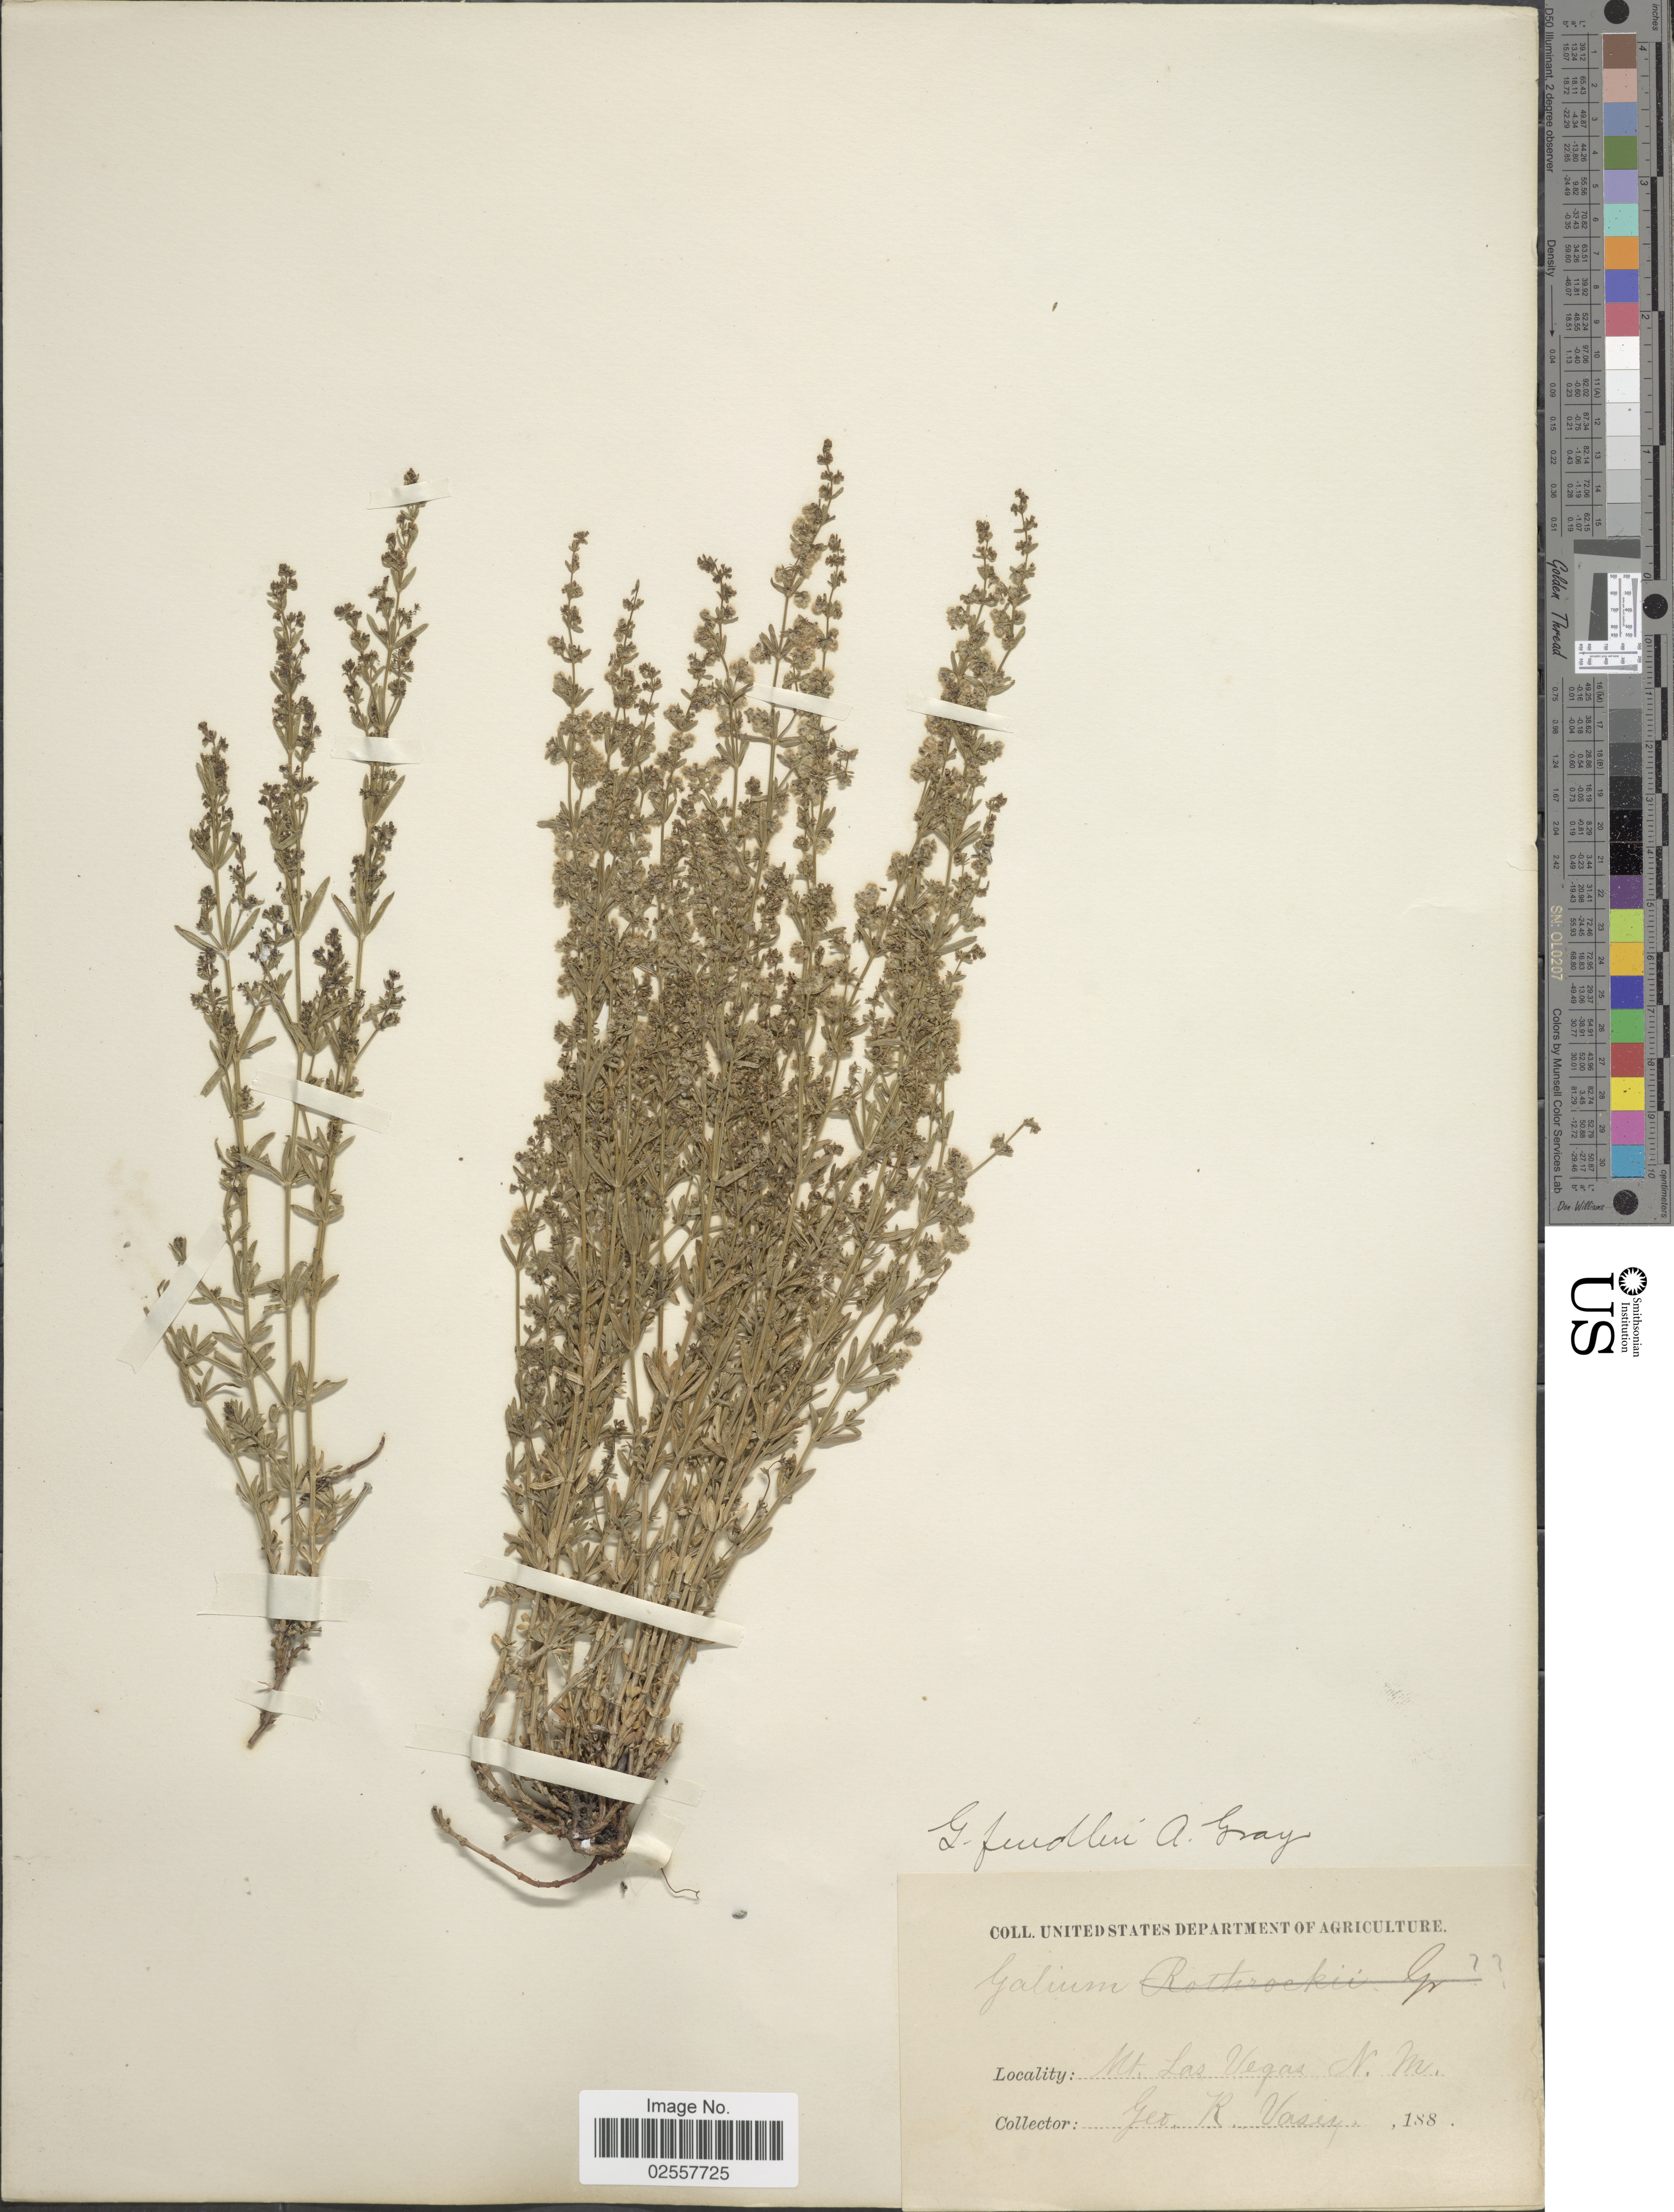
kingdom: Plantae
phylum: Tracheophyta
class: Magnoliopsida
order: Gentianales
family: Rubiaceae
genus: Galium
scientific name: Galium fendleri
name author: A. Gray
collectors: G. R. Vasey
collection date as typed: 188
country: United States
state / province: New Mexico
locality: Mts Las Vegas.